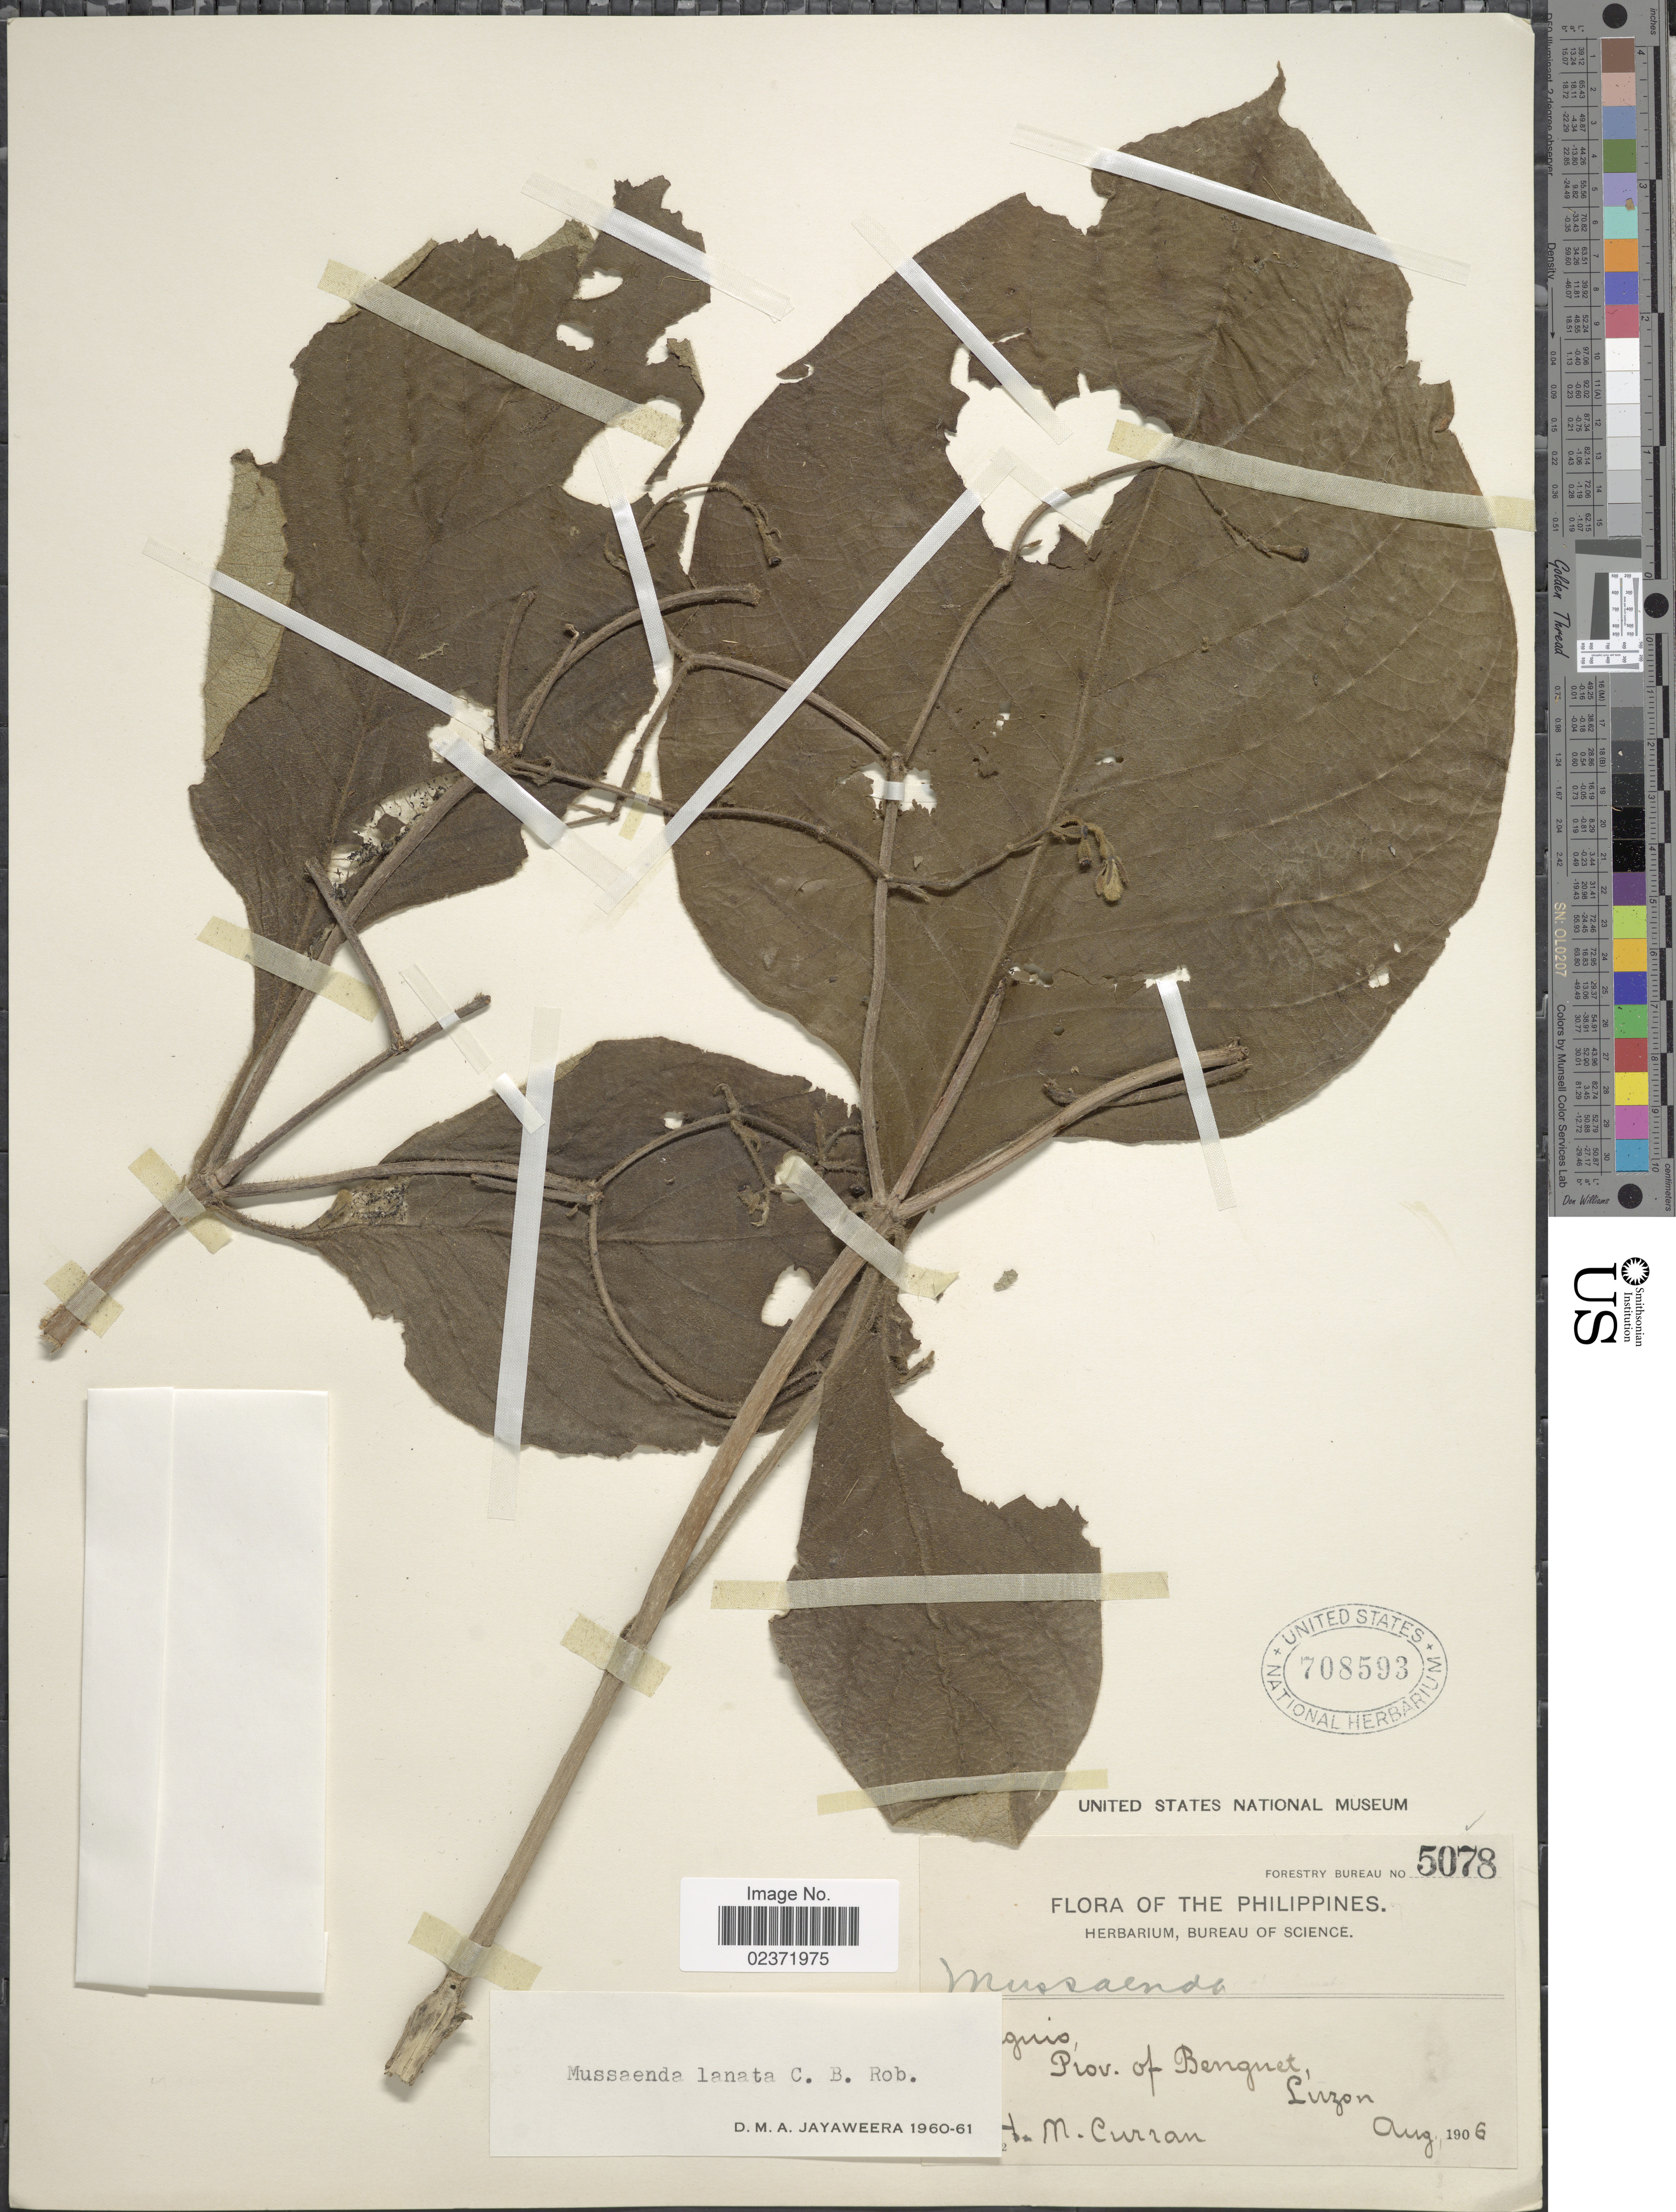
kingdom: Plantae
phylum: Tracheophyta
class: Magnoliopsida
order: Gentianales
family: Rubiaceae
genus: Mussaenda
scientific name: Mussaenda lanata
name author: C.B. Rob.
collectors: H. M. Curran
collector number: Forestry Bureau 5078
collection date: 1906-08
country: Philippines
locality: [illegible text] Prov. of Benguet, Luzon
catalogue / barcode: US 708593